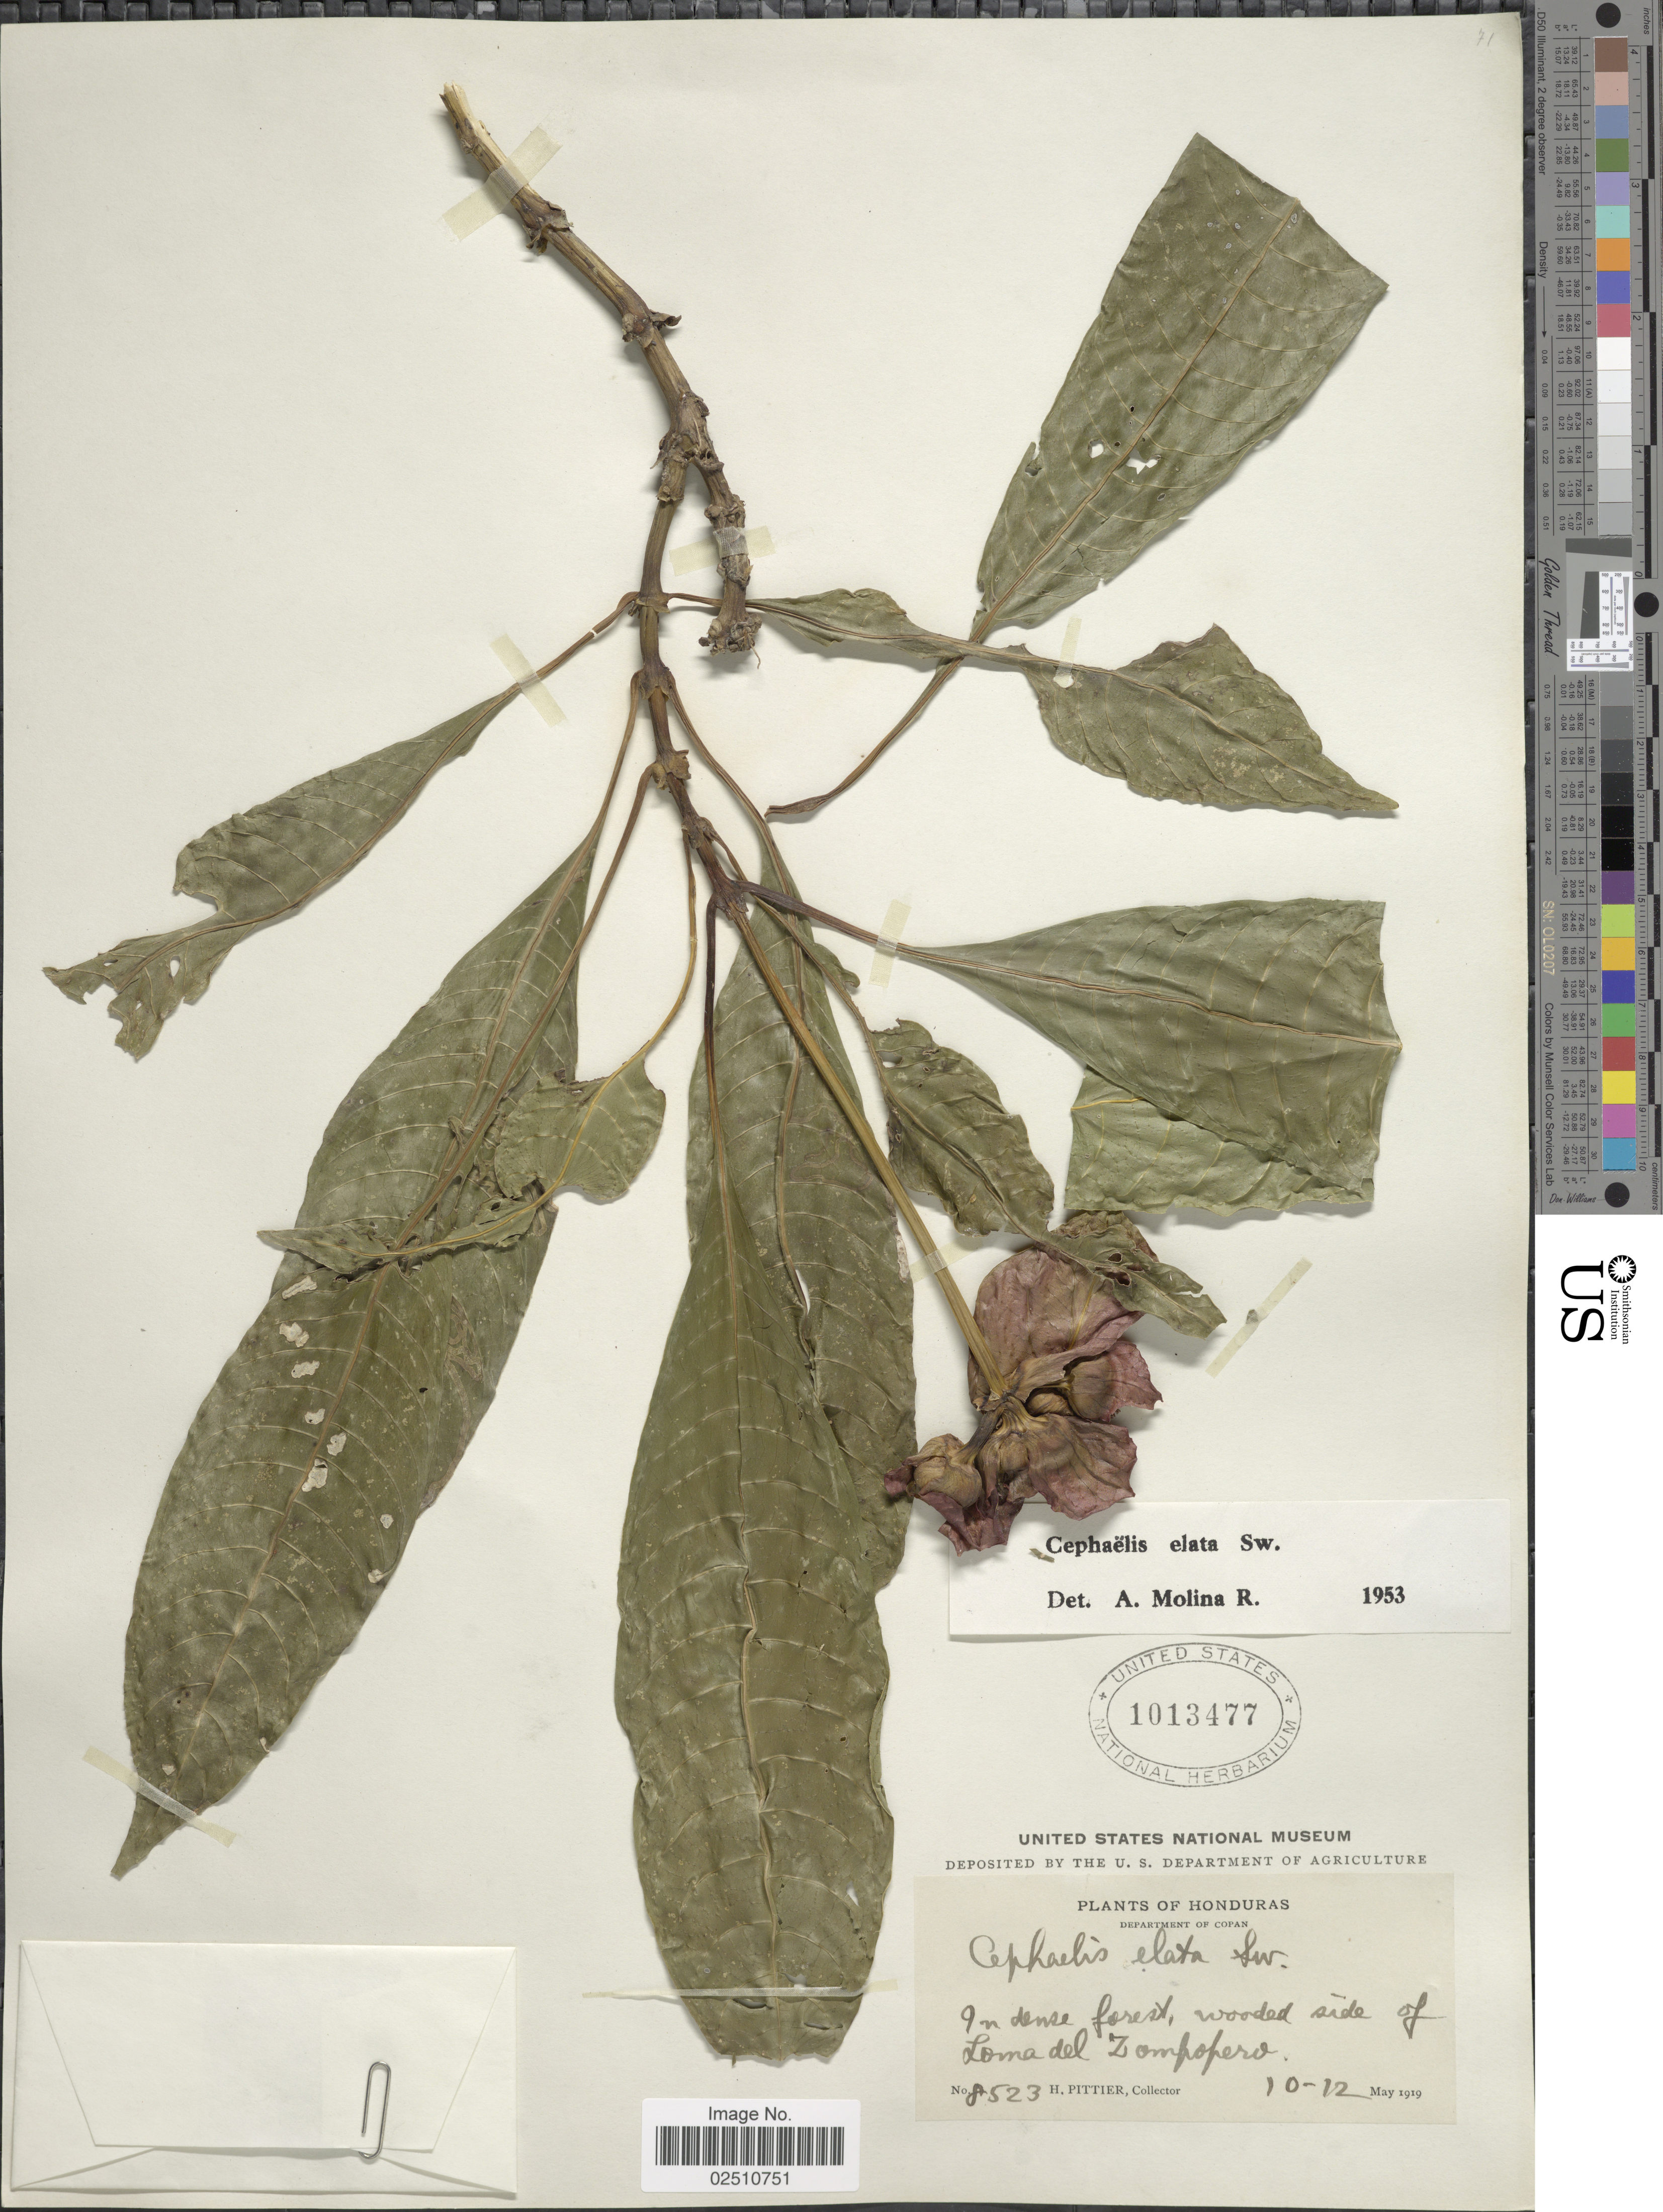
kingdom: Plantae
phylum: Tracheophyta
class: Magnoliopsida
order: Gentianales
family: Rubiaceae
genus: Psychotria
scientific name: Psychotria elata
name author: (Sw.) Hammel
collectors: H. F. Pittier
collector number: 8523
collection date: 1919-05-10/1919-05-12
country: Honduras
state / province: Copán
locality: In dense forest, wooded side of Loma del Zompopero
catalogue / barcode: US 1013477